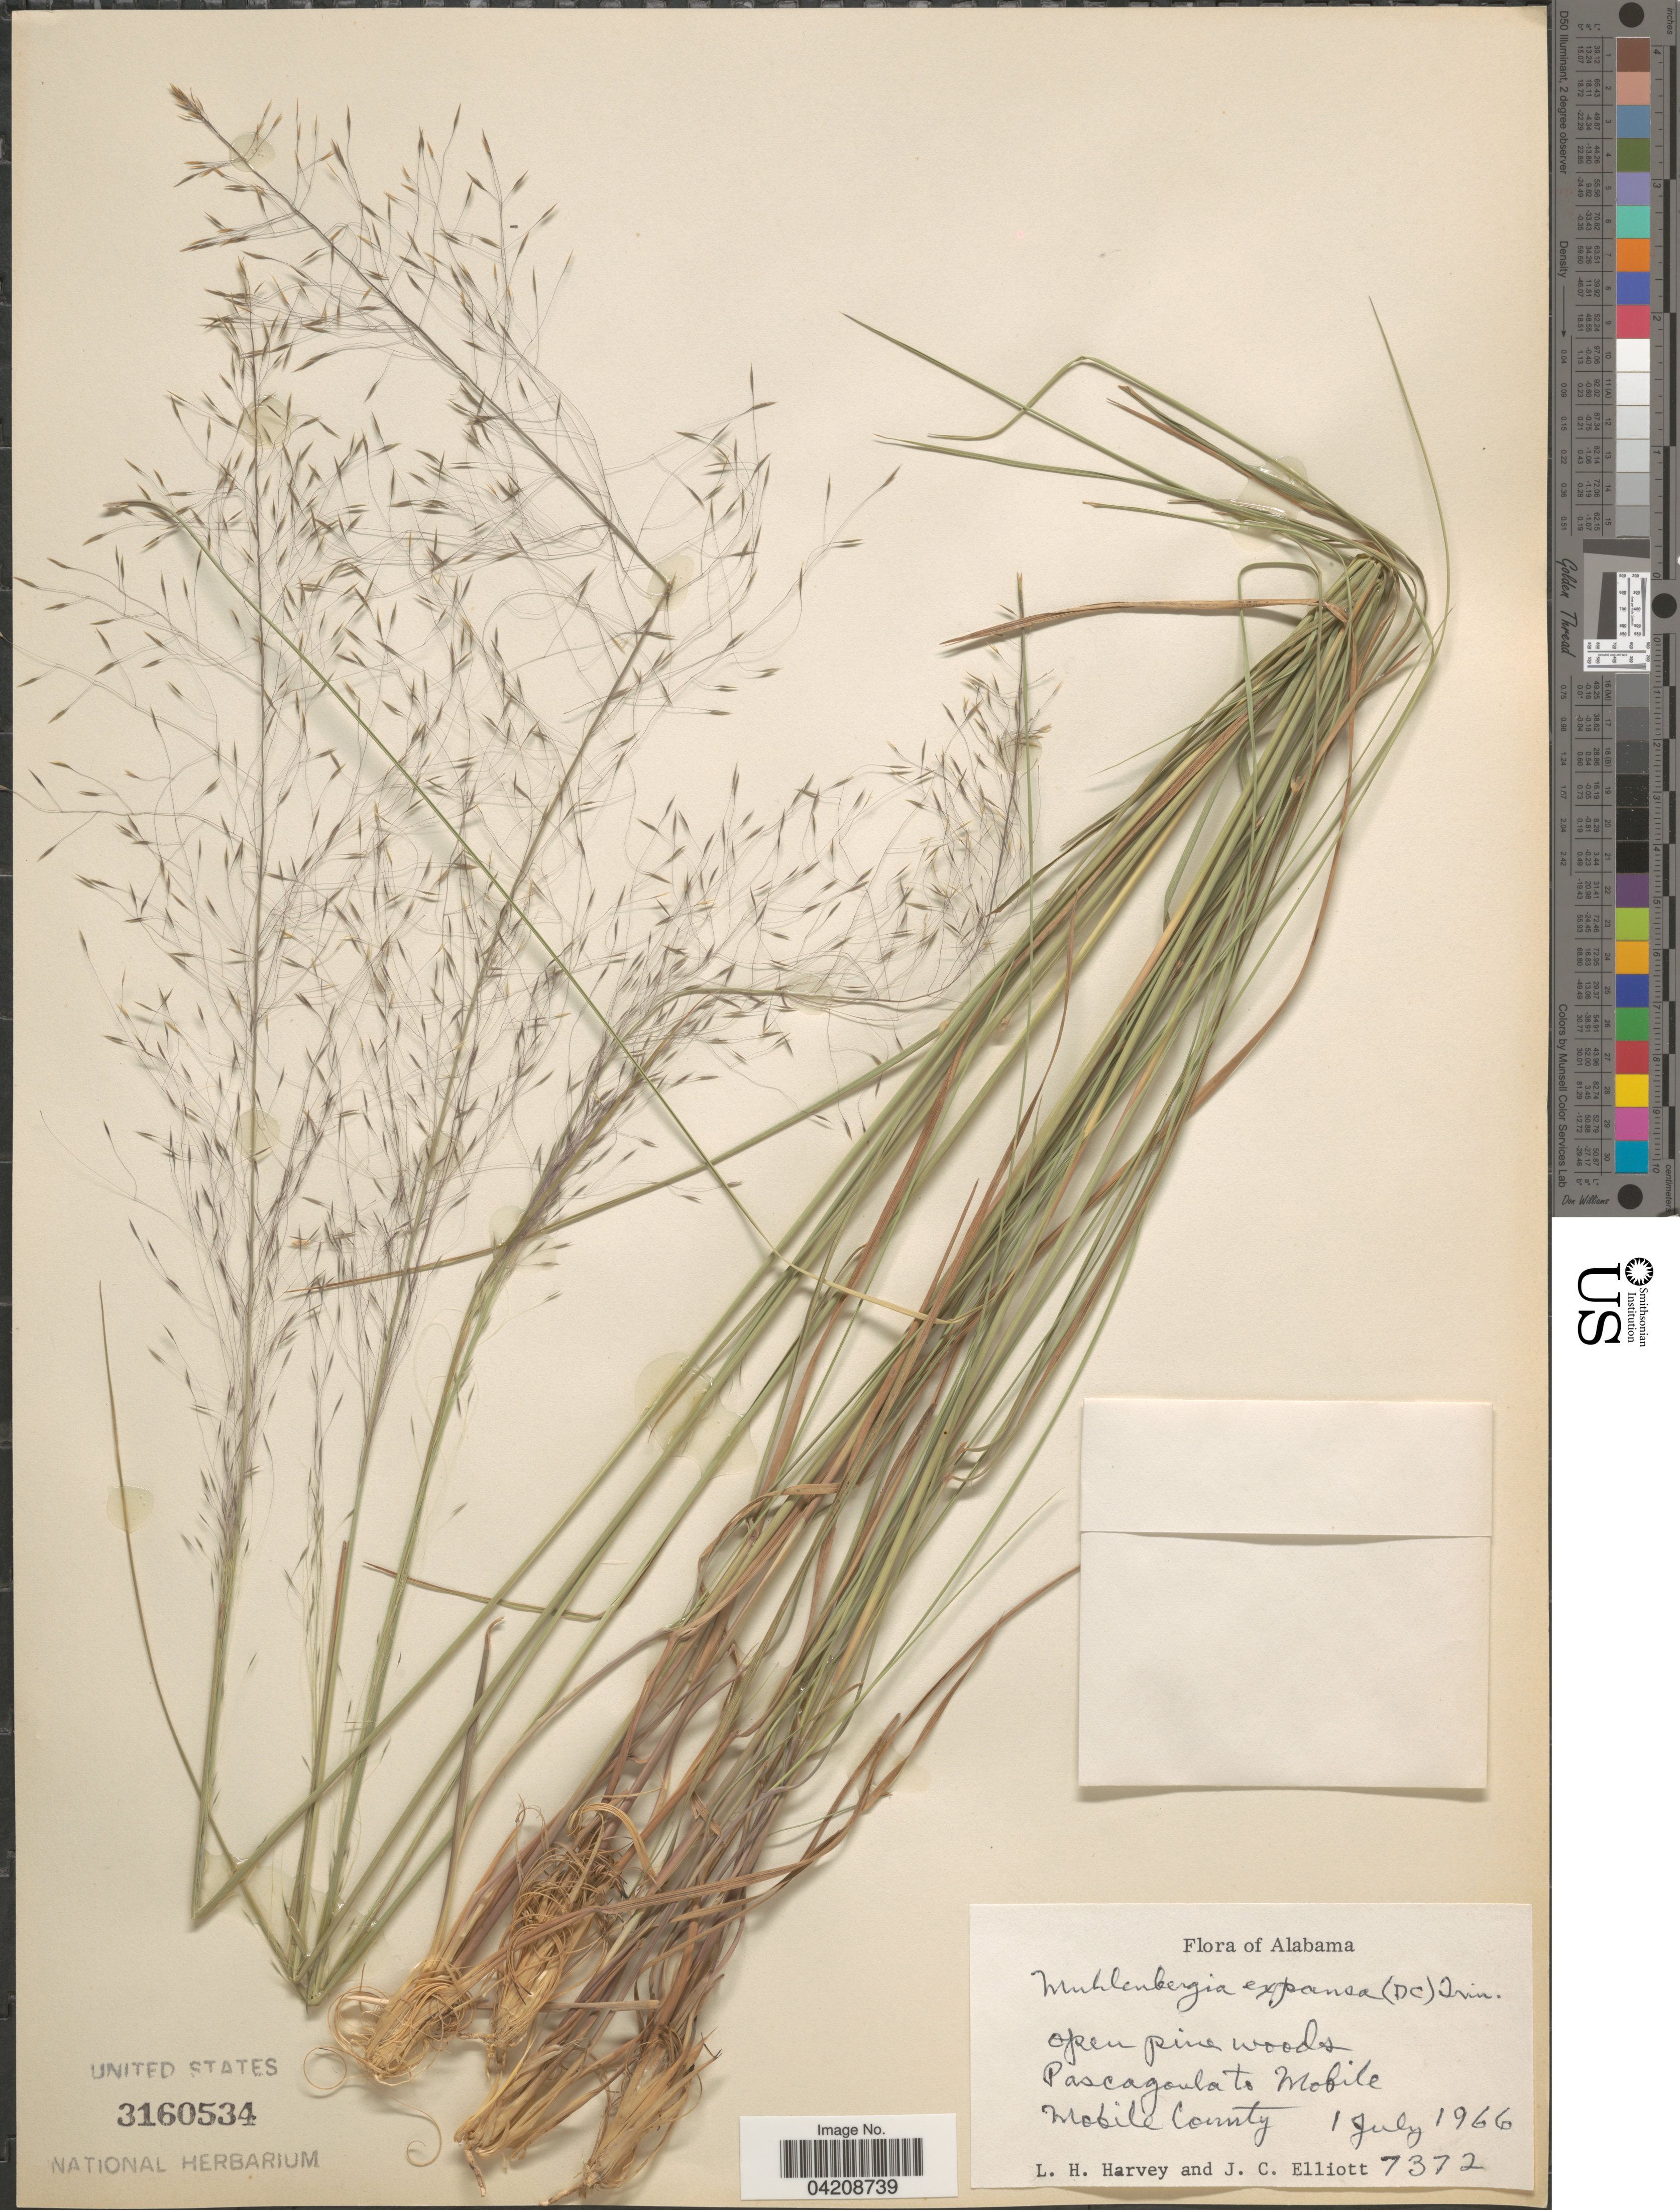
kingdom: Plantae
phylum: Tracheophyta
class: Liliopsida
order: Poales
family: Poaceae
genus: Muhlenbergia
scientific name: Muhlenbergia expansa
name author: Trin.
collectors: L. H. Harvey & J. C. Elliott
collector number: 7372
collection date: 1966-07-01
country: United States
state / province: Alabama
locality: Pascagoula to Mobile Mobile County.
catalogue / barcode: US 3160534